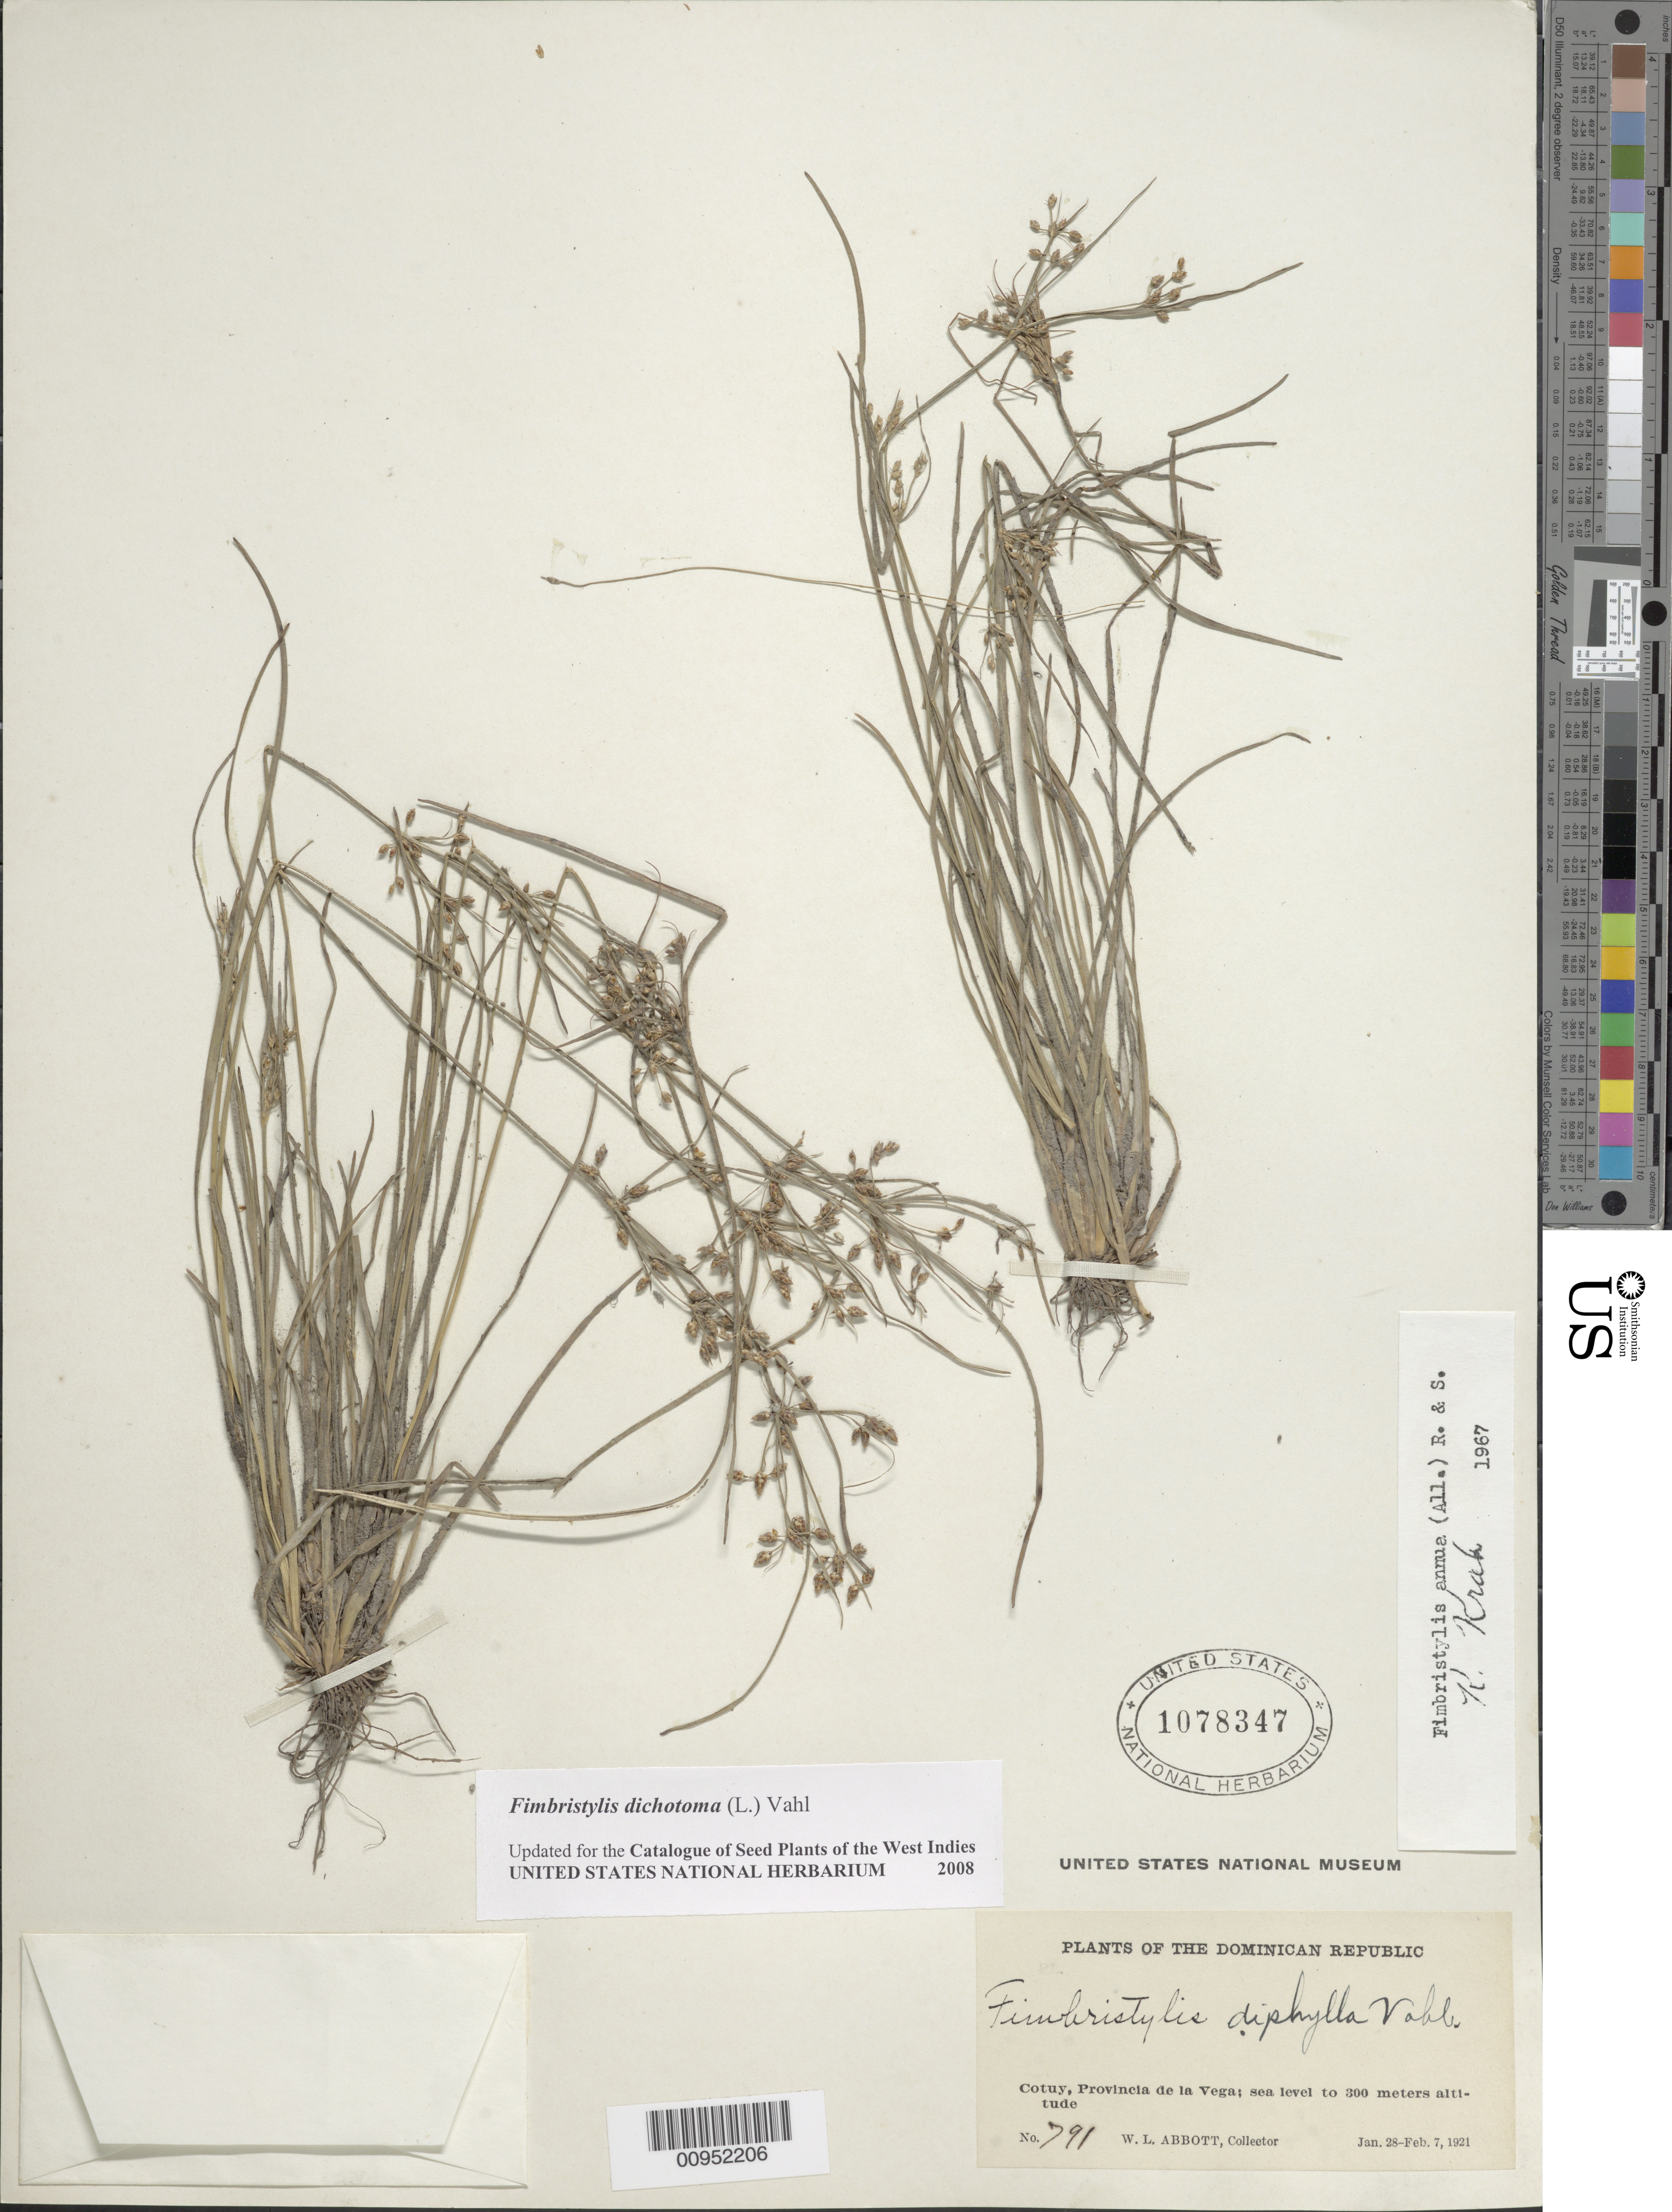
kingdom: Plantae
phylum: Tracheophyta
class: Liliopsida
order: Poales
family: Cyperaceae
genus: Fimbristylis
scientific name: Fimbristylis dichotoma subsp. dichotoma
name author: (L.) Vahl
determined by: Strong, M. T., (US), Smithsonian Institution - National Museum of Natural History (UNITED STATES)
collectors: W. L. Abbott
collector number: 791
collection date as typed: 28 Jan 1921 to 07 Feb 1921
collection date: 1921-01-28/1921-02-07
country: Dominican Republic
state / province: La Vega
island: Hispaniola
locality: Cotuy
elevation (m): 0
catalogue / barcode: US 1078347